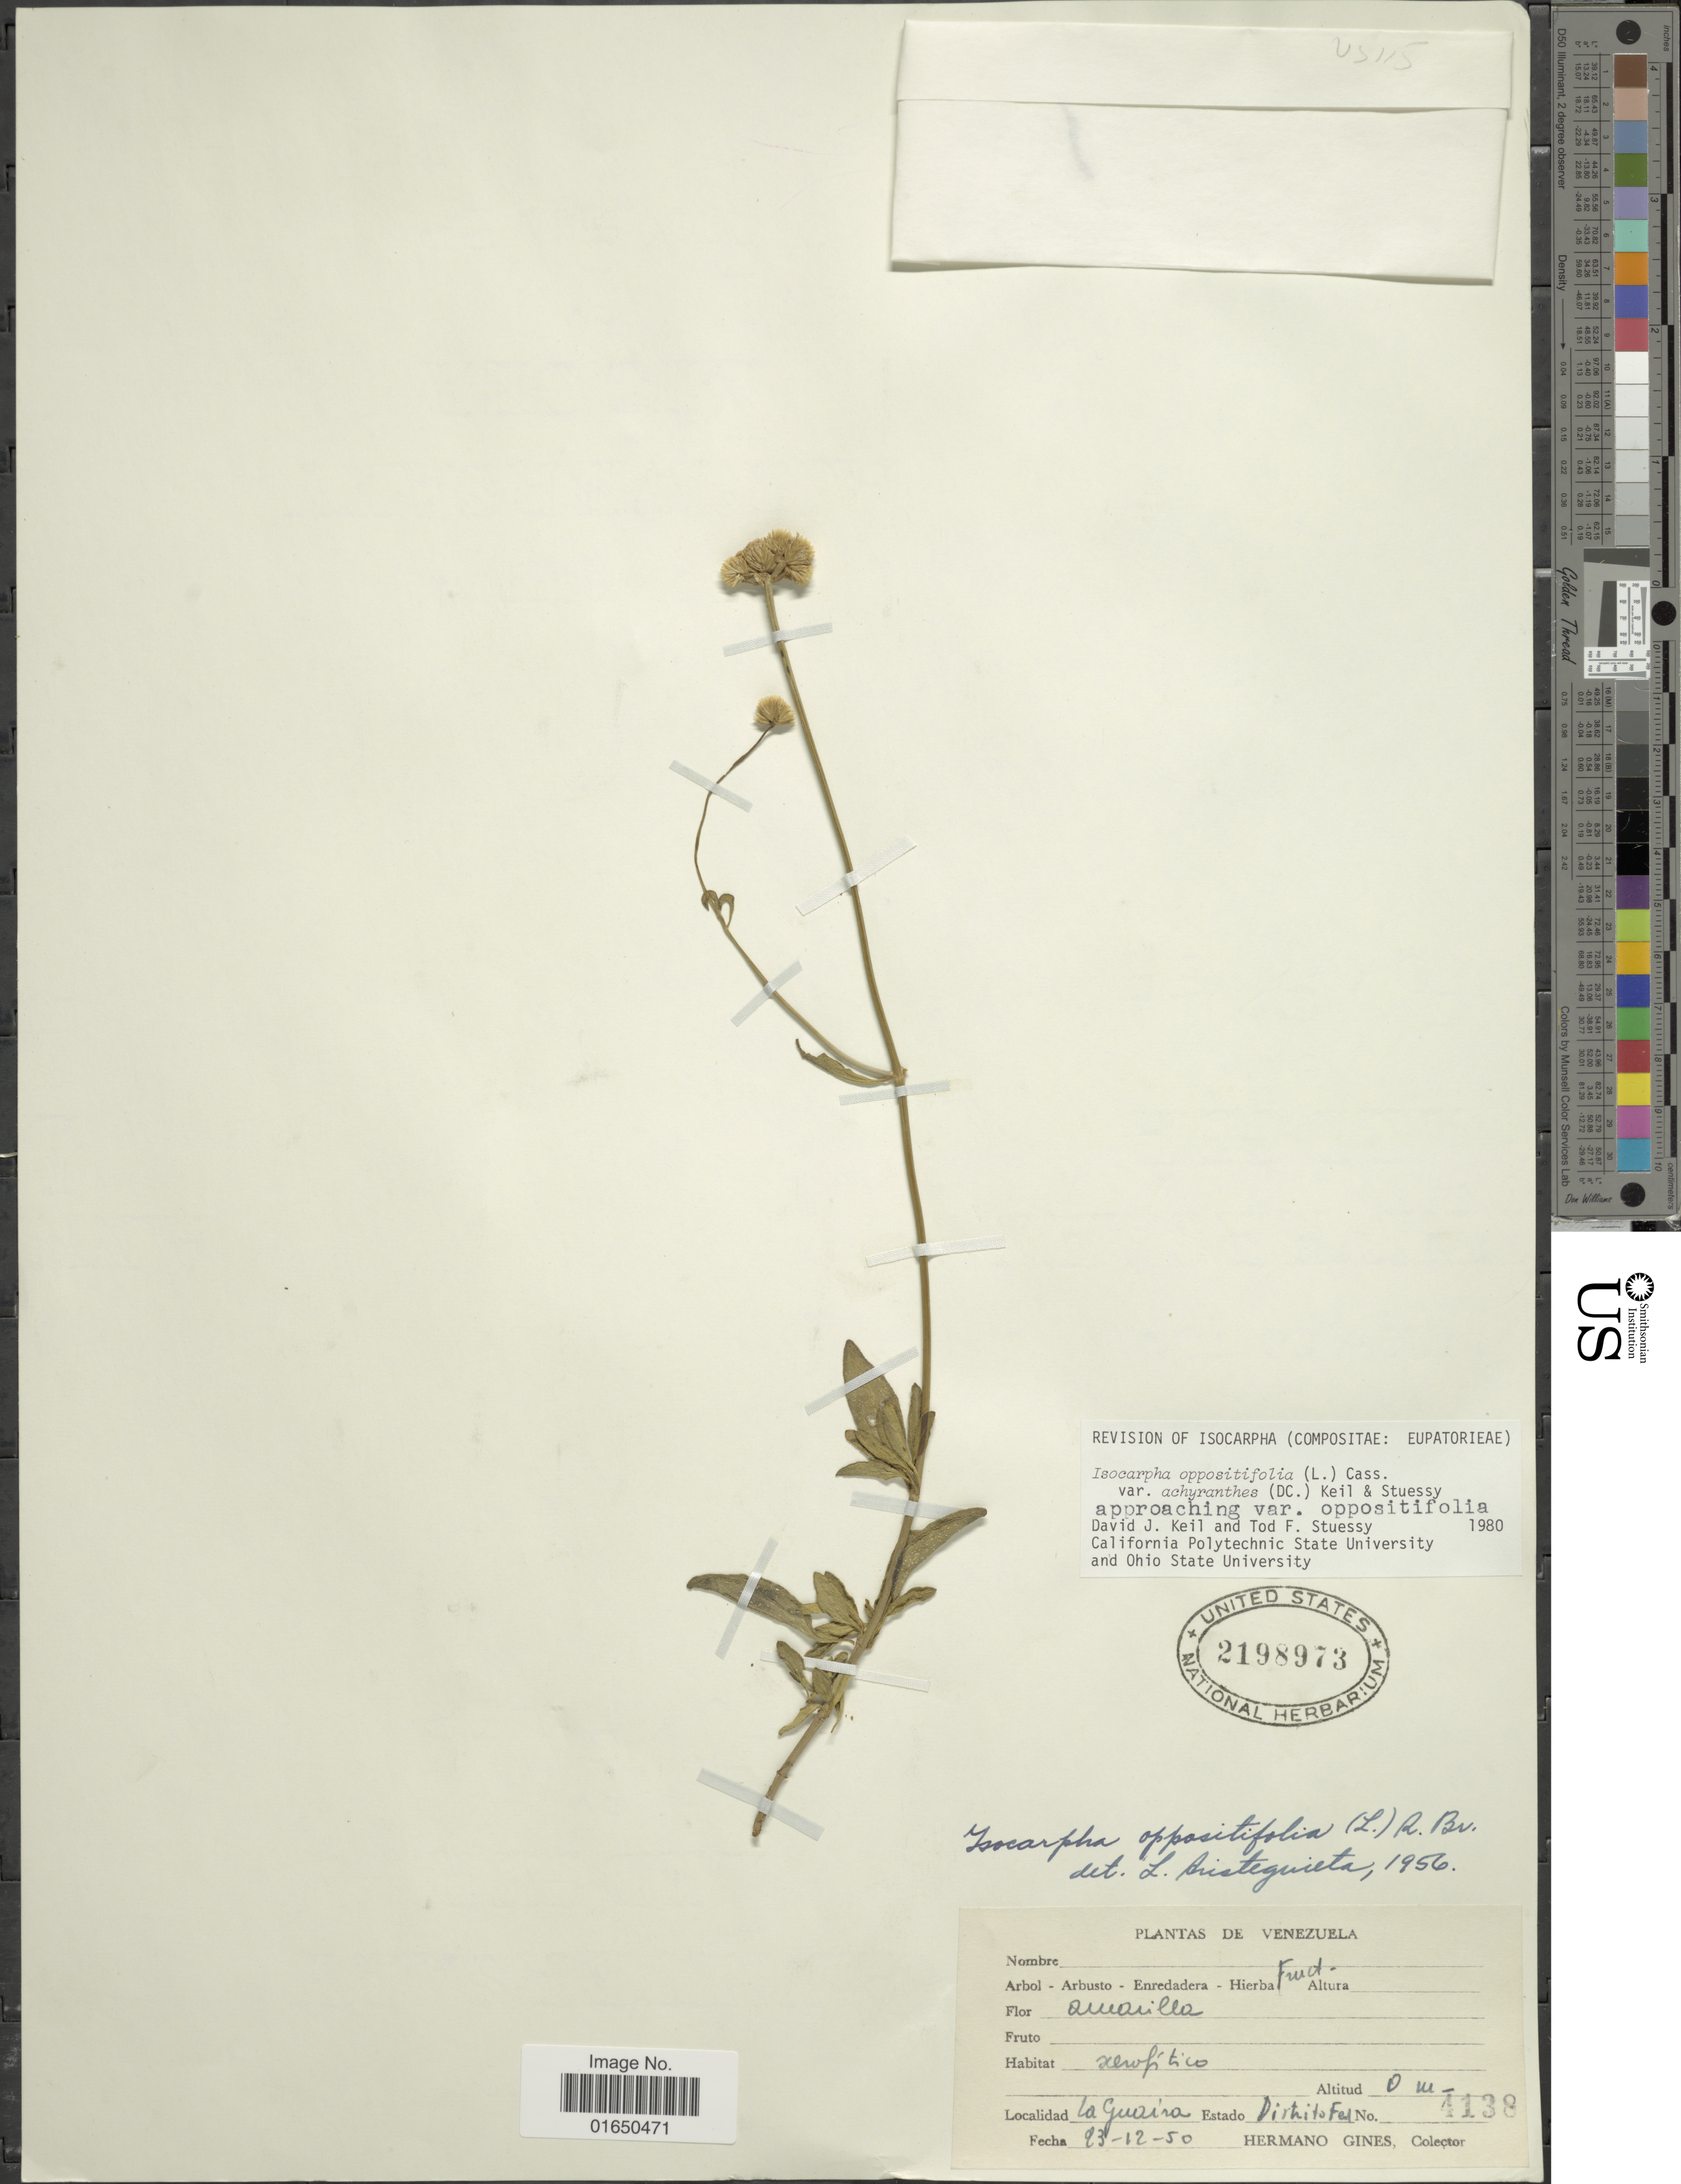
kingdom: Plantae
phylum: Tracheophyta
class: Magnoliopsida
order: Asterales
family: Asteraceae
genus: Isocarpha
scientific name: Isocarpha oppositifolia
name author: (L.) Cass.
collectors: Bro. Gines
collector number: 4138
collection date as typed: Transcribed d/m/y: 23/12/50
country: Venezuela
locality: La Guizira, Distrito Fed.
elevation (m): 0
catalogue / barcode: US 2198973